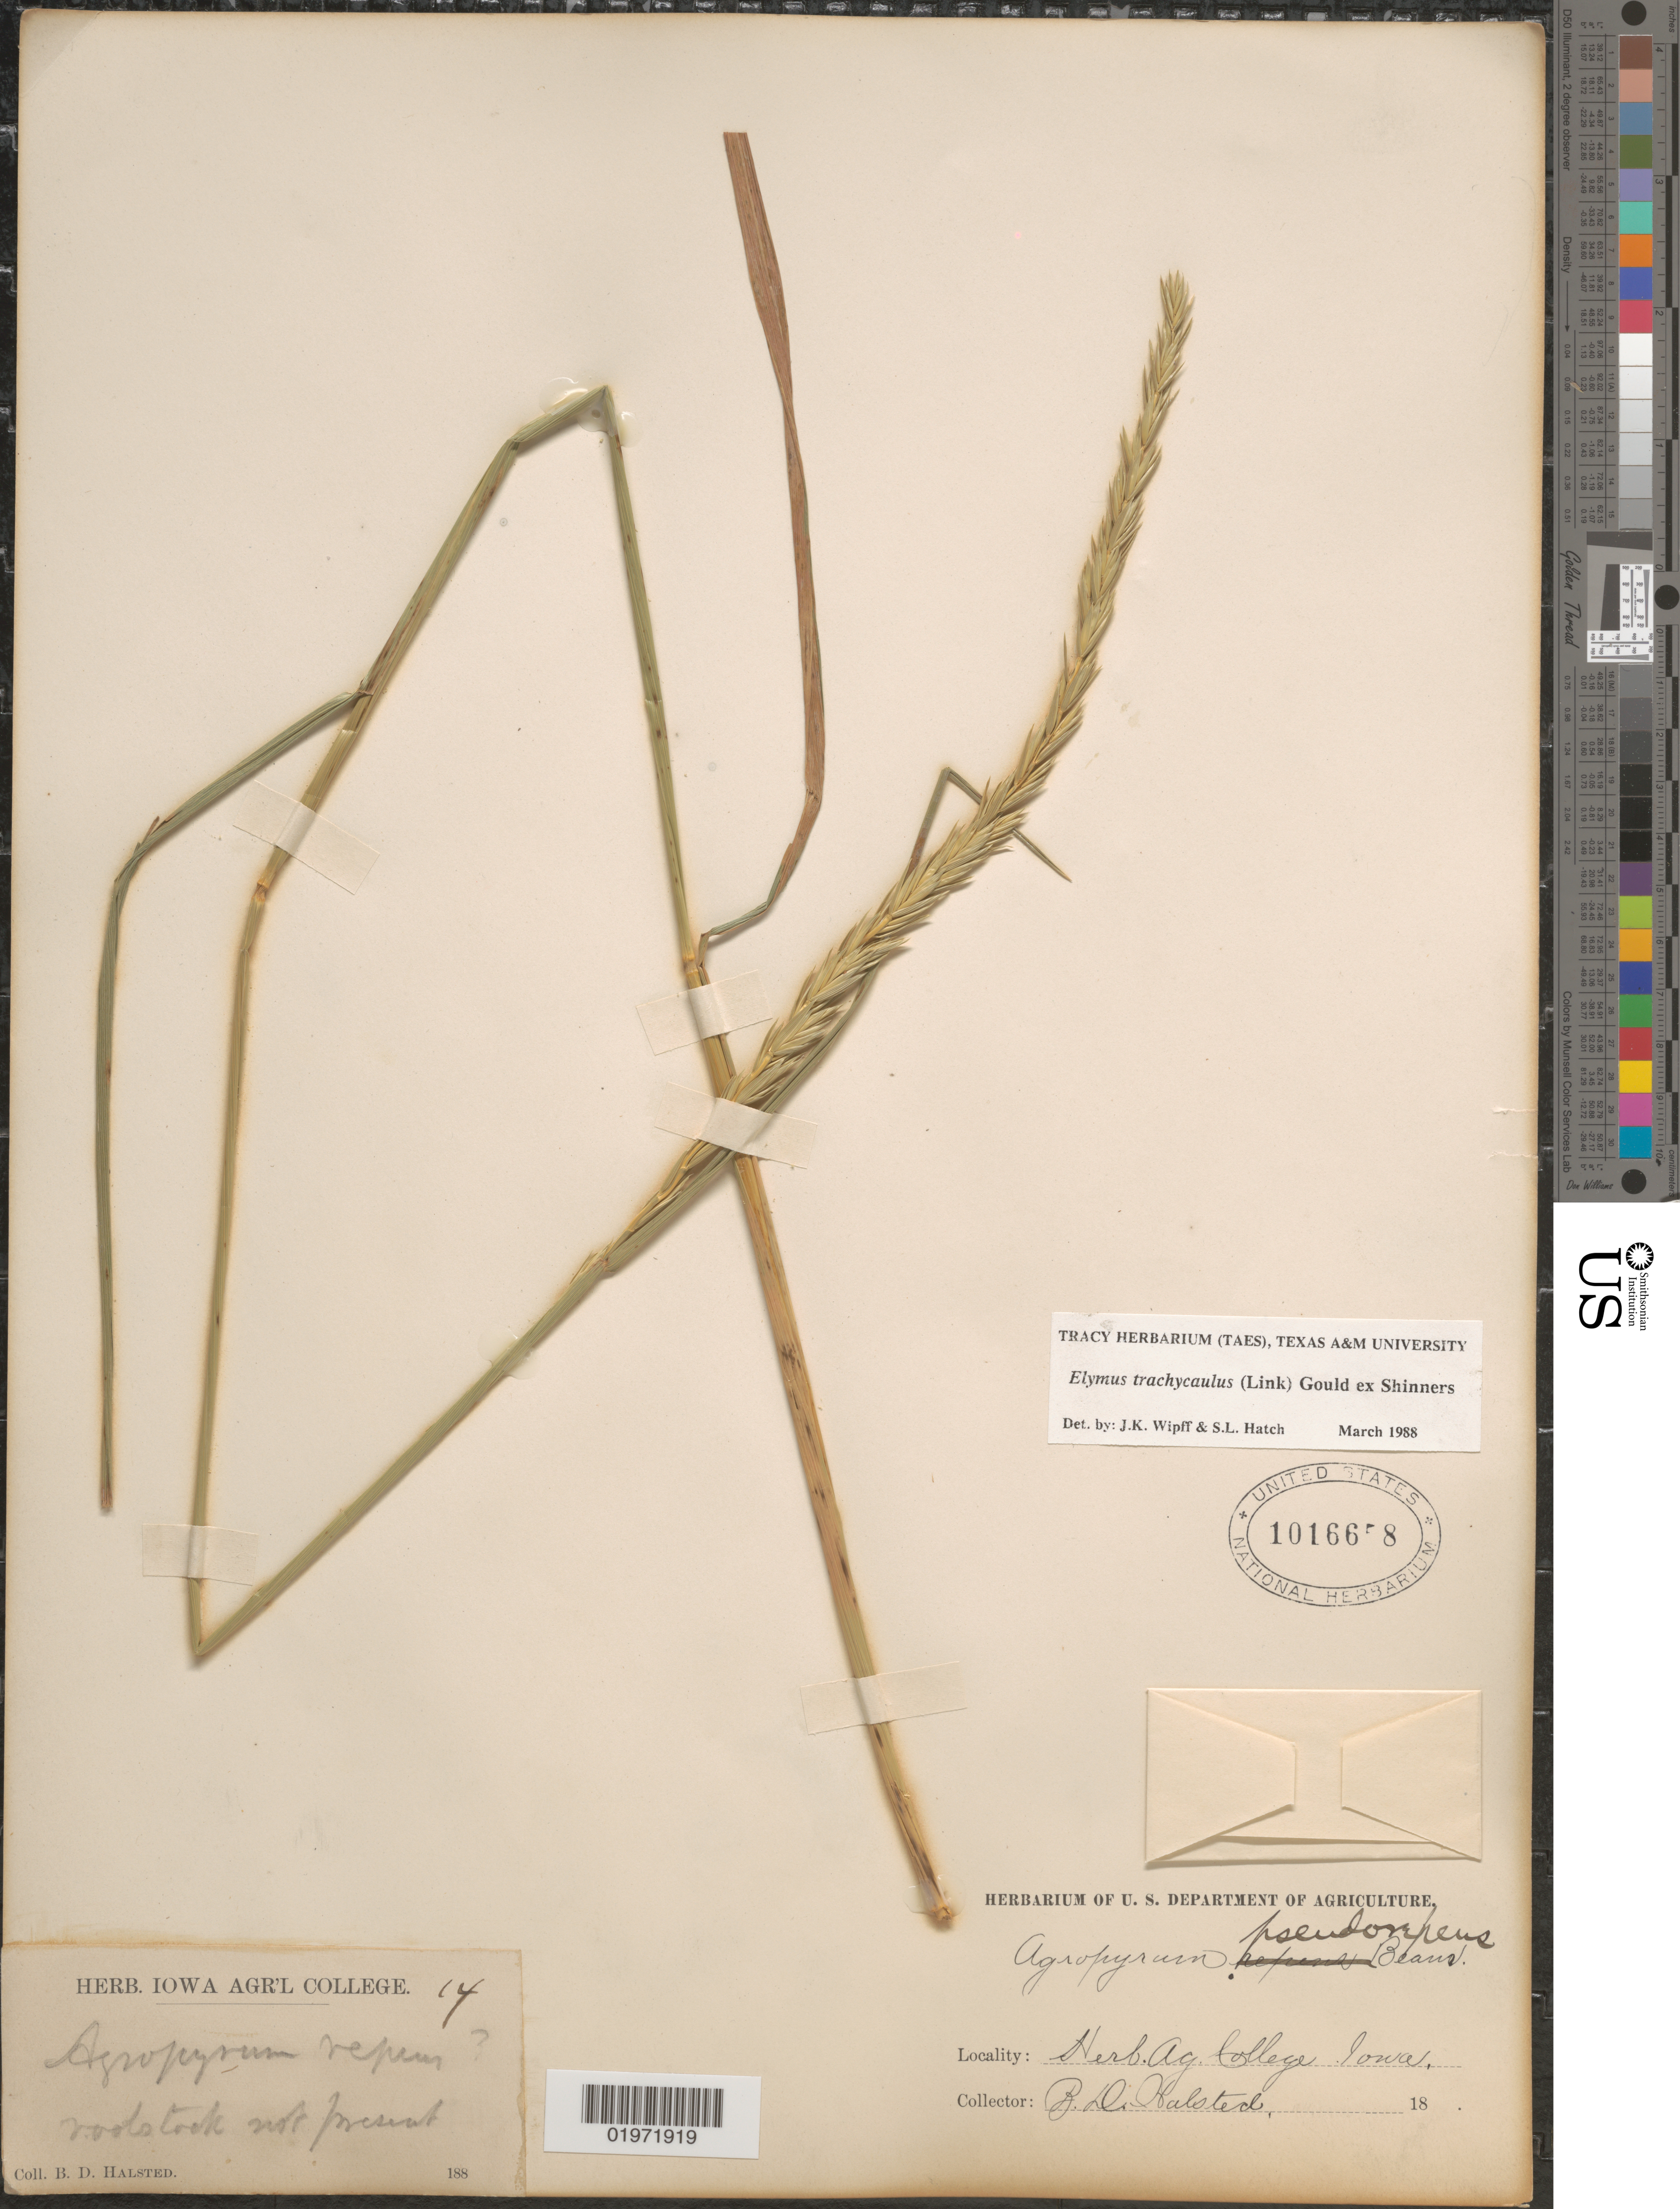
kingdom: Plantae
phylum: Tracheophyta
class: Liliopsida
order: Poales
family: Poaceae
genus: Elymus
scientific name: Elymus trachycaulus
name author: (Link) Gould ex Shinners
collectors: B. Halsted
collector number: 14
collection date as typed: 188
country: United States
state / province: Iowa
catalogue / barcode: US 1016658